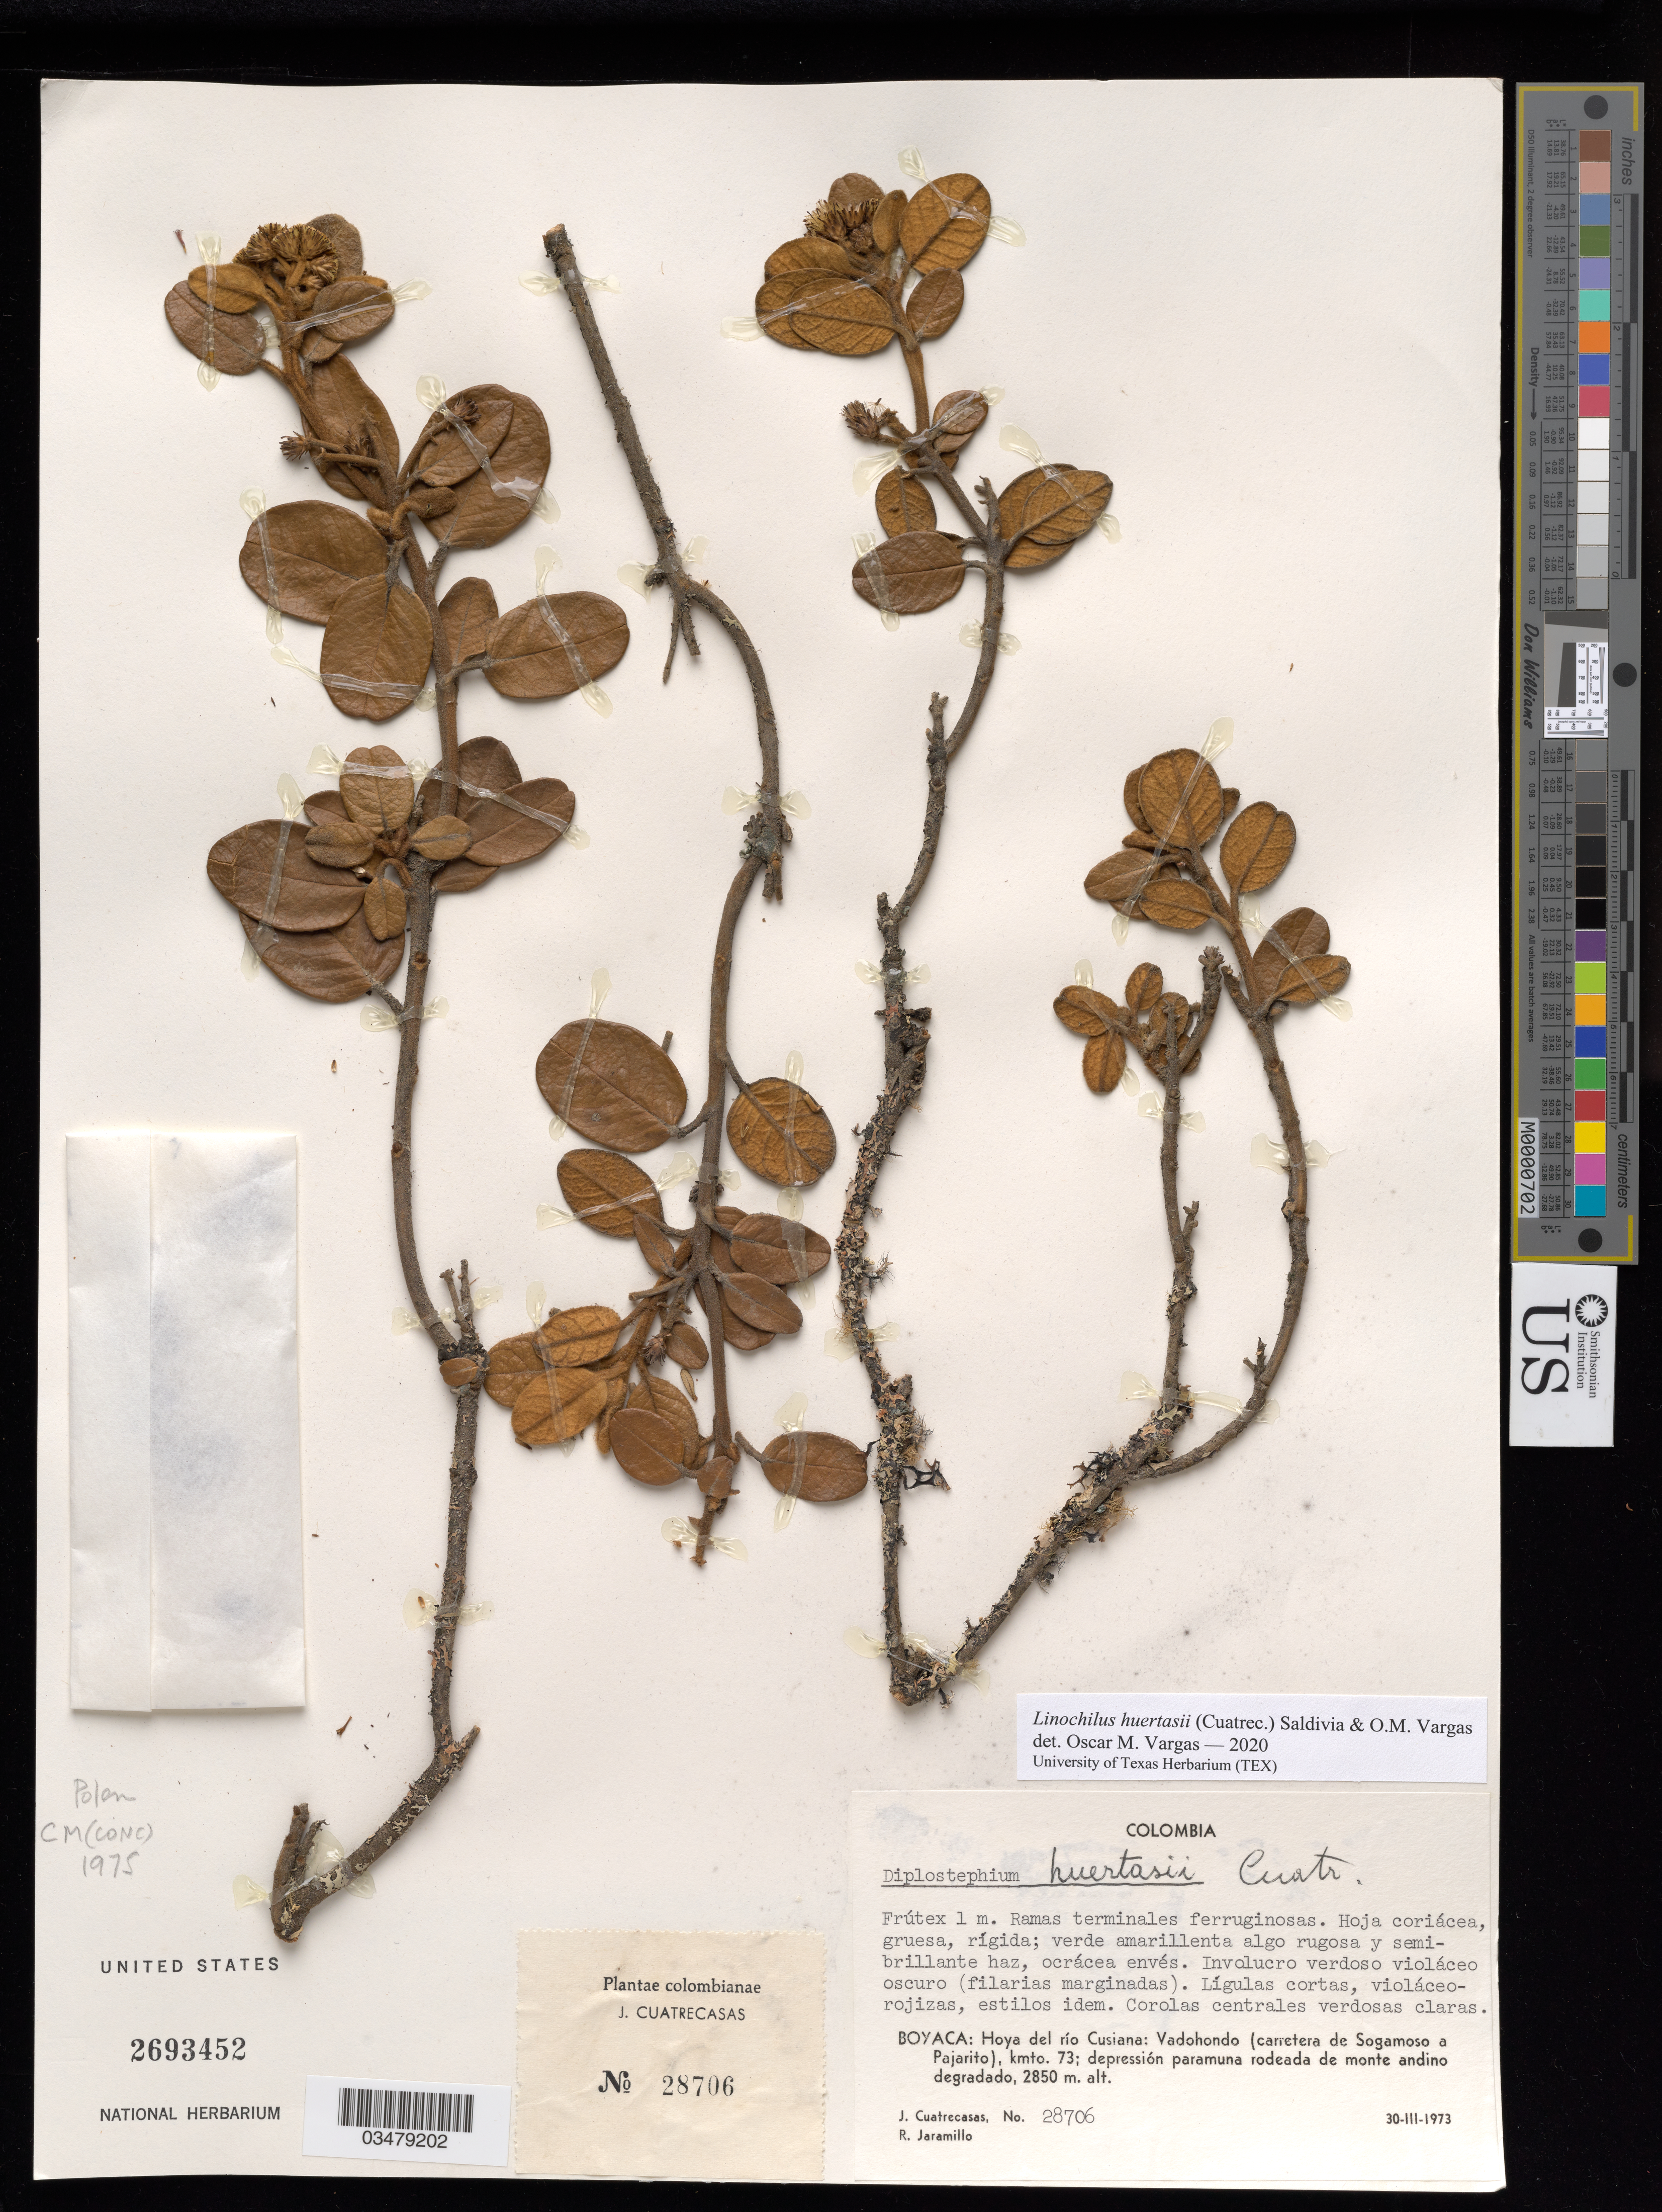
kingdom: Plantae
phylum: Tracheophyta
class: Magnoliopsida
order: Asterales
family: Asteraceae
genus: Linochilus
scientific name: Linochilus huertasii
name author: (Cuatrec.) Saldivia & O.M. Vargas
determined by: Vargas, Oscar M.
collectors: J. Cuatrecasas & R. Jaramillo M.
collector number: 28706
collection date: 1973-03-30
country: Colombia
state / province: Boyacá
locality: Hoya del Río Cusiana: Vadohondo (carretera de Sogamoso a Pajarito), km 73.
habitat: Depresion paramuna rodeada de monte andino degradado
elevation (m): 2850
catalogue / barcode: US 2693452